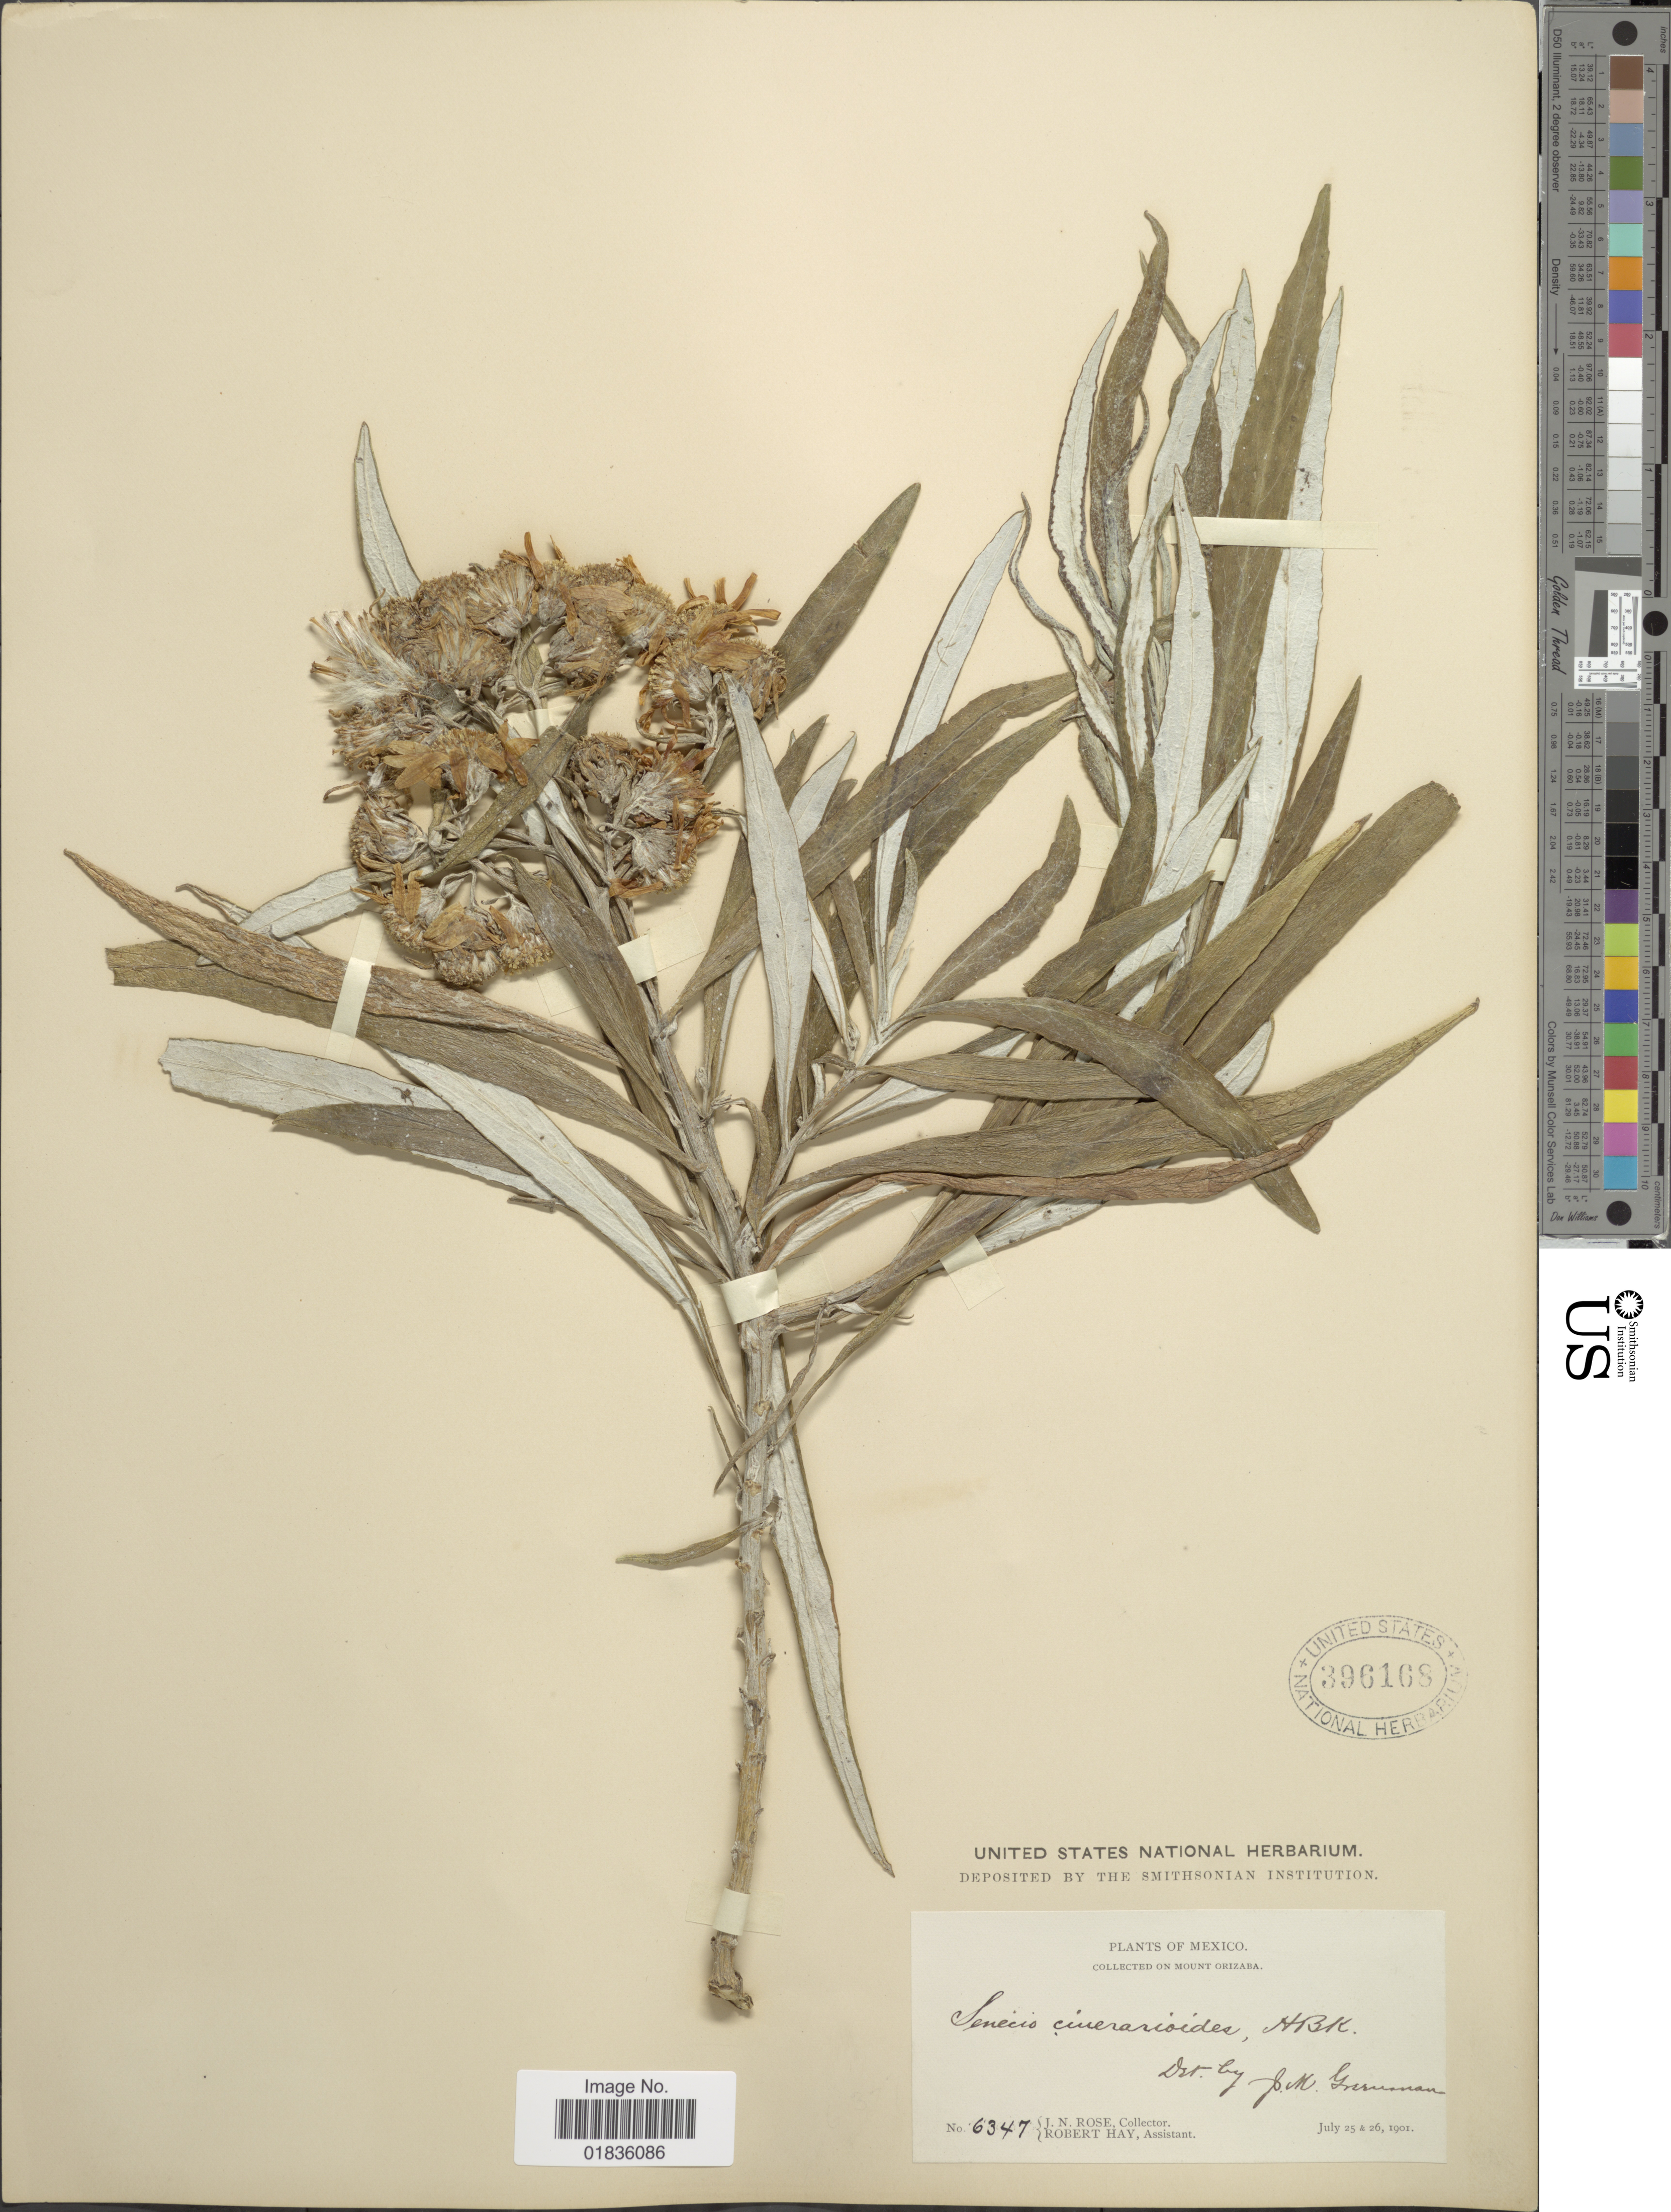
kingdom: Plantae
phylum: Tracheophyta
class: Magnoliopsida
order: Asterales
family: Asteraceae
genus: Senecio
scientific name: Senecio cinerarioides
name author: Kunth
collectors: J. N. Rose & J. H. Painter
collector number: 6347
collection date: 1901-07-25/1901-07-26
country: Mexico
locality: On Mount Orizaba.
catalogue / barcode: US 396168